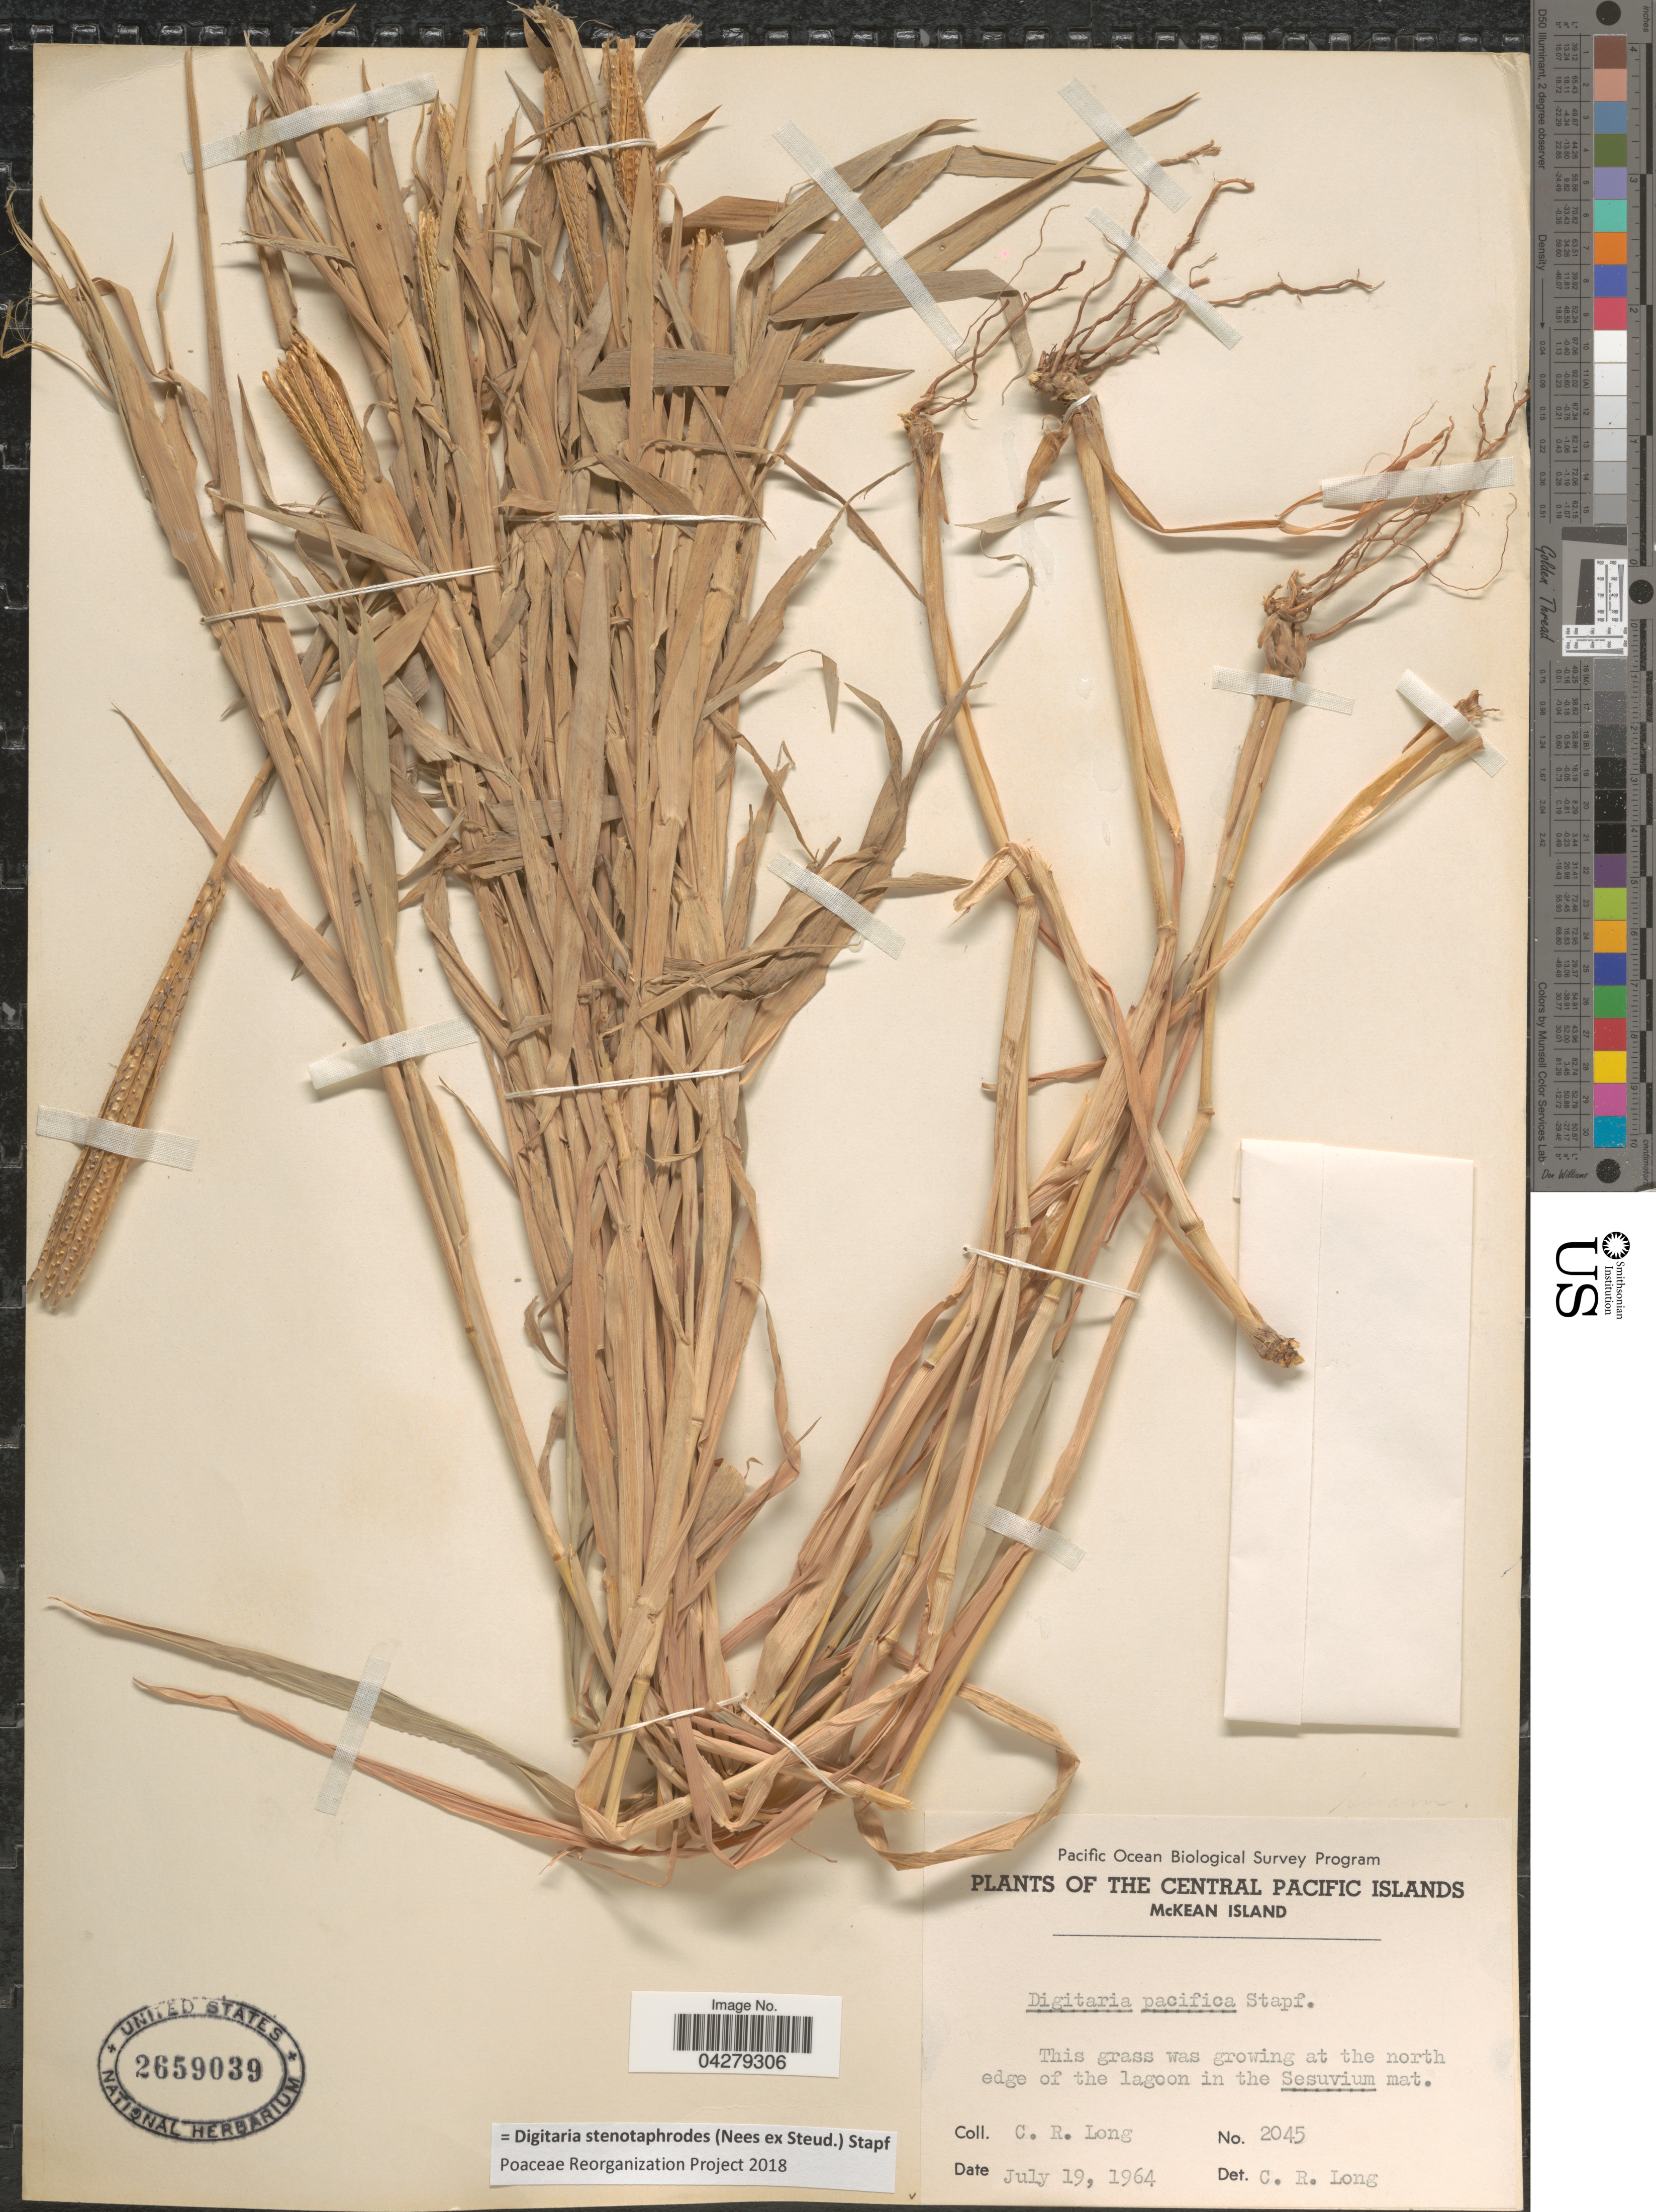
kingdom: Plantae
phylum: Tracheophyta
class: Liliopsida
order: Poales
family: Poaceae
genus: Digitaria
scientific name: Digitaria stenotaphrodes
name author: (Steud.) Stapf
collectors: C. R. Long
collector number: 2045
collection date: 1964-07-19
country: Kiribati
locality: Pacific Ocean Biological Survey Program. The Central Pacific Islands. McKean Island.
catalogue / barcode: US 2659039